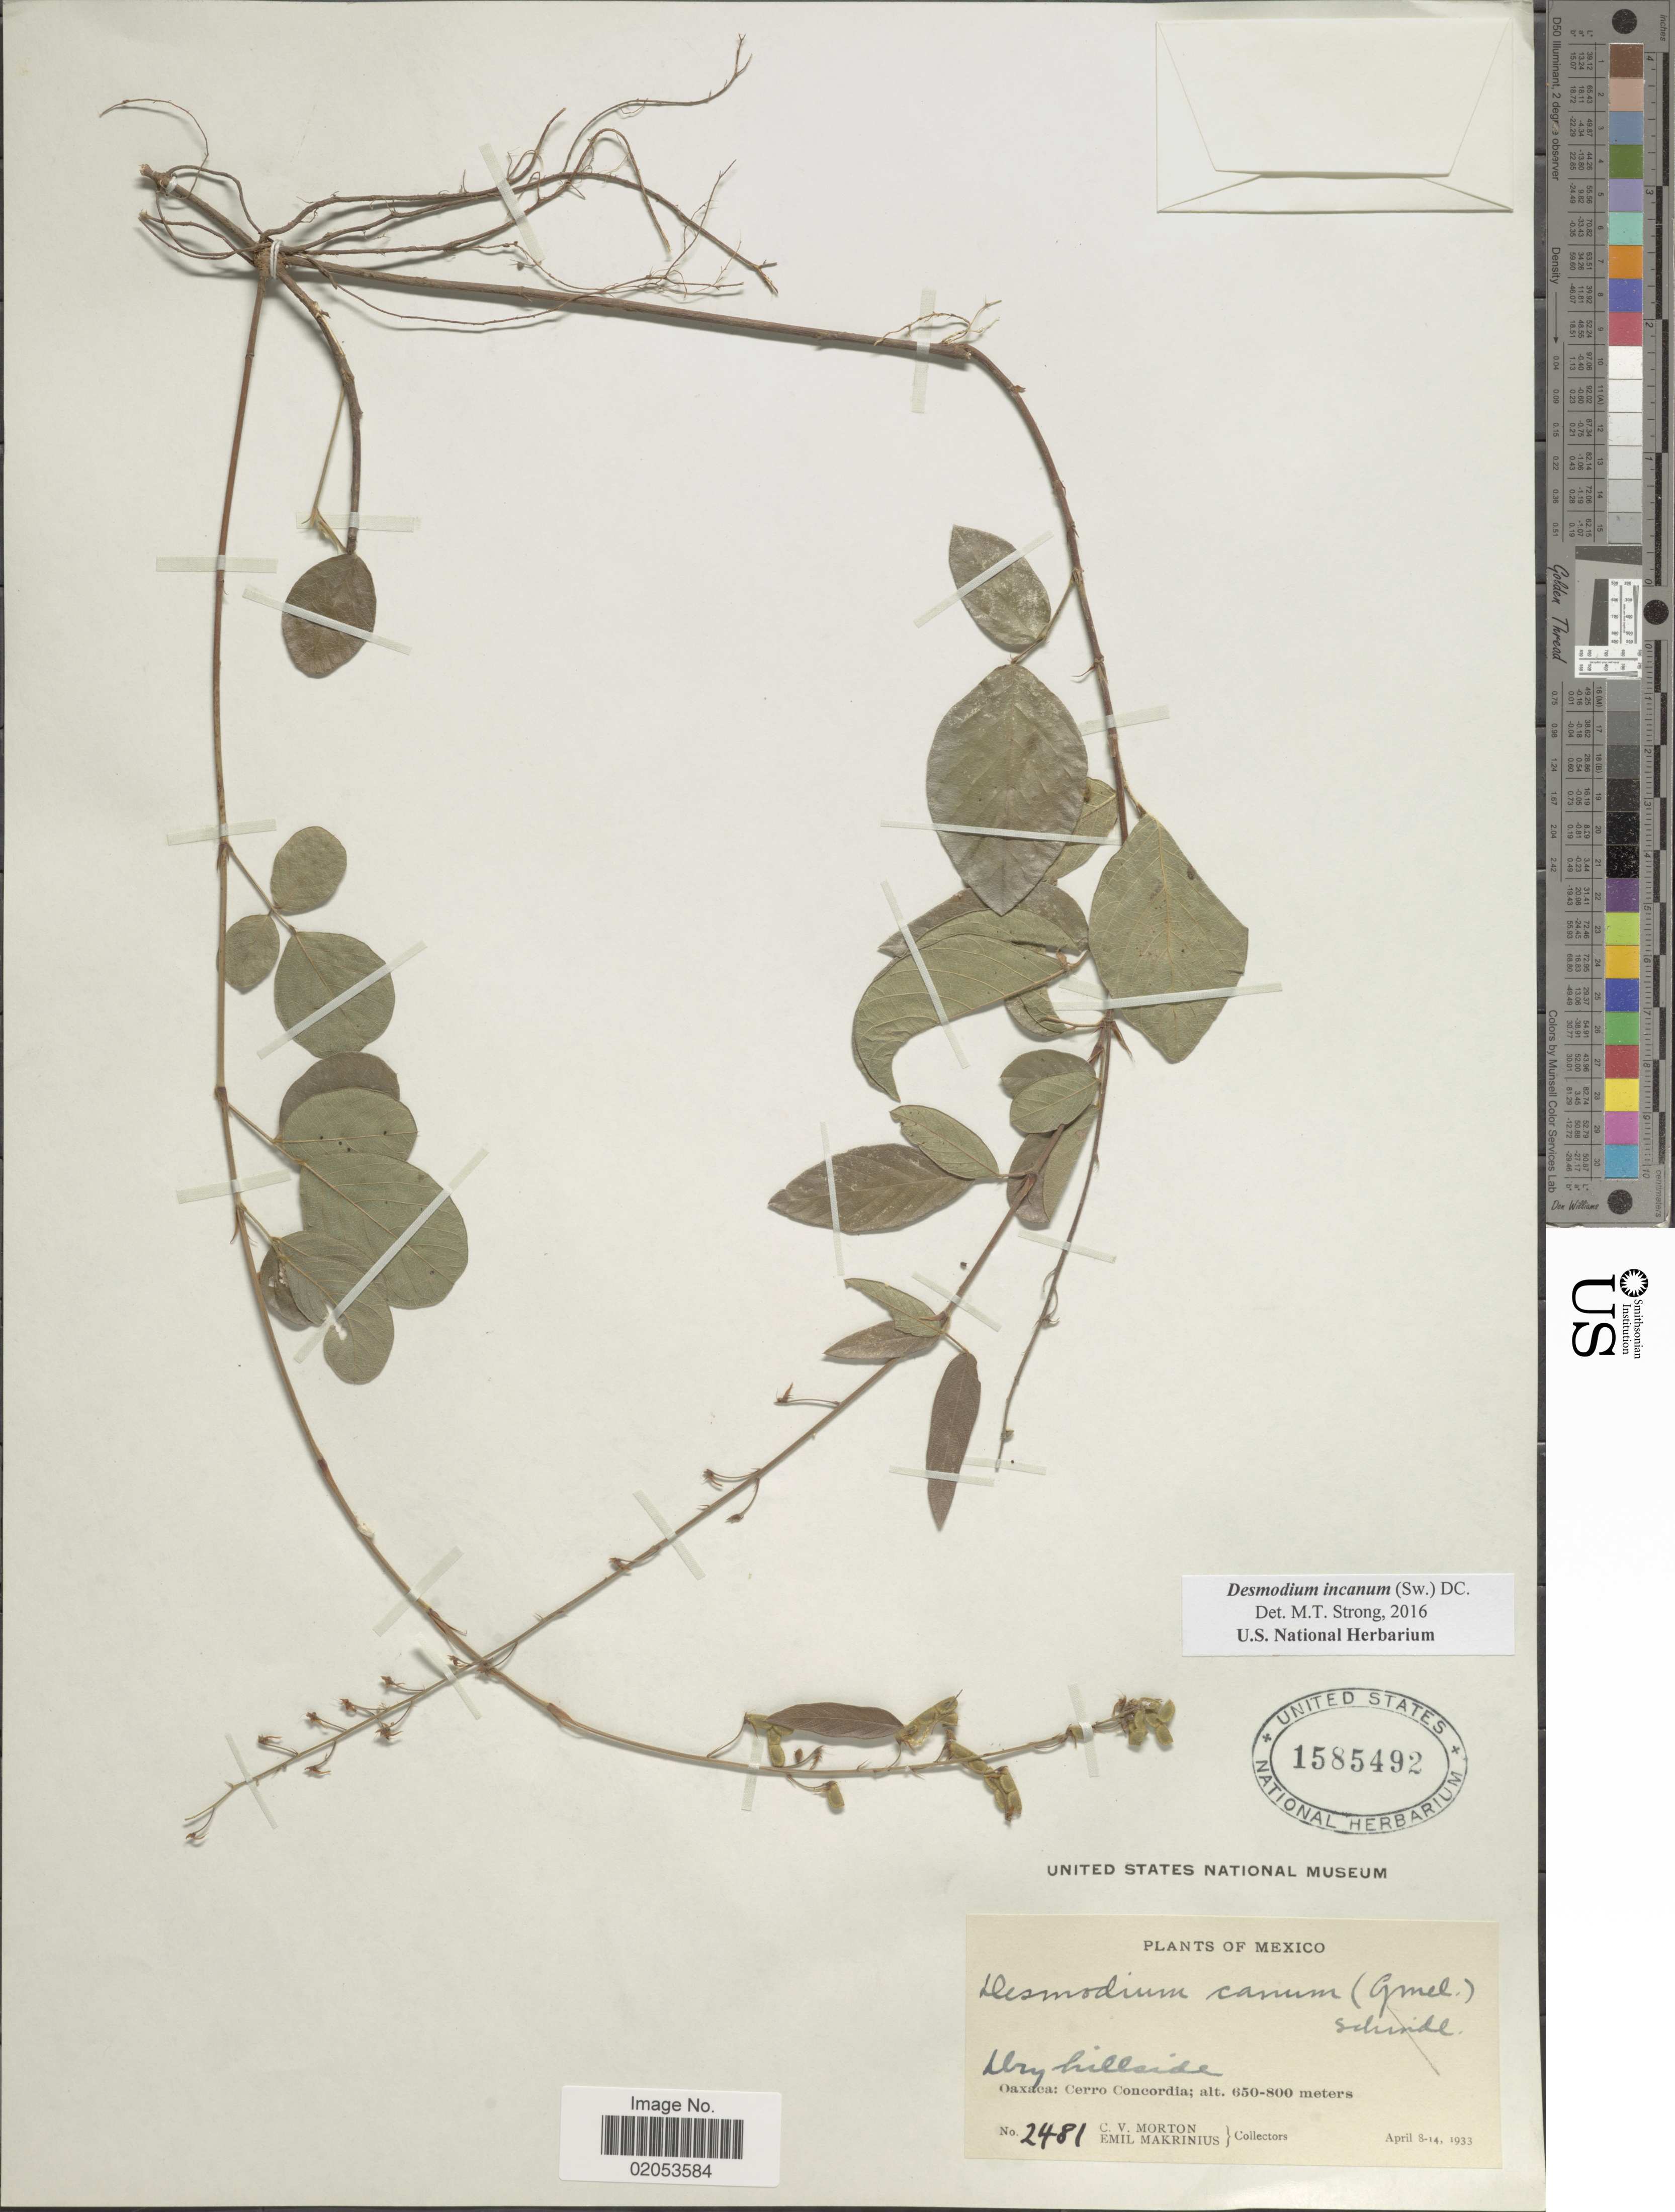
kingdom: Plantae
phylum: Tracheophyta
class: Magnoliopsida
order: Fabales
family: Fabaceae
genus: Desmodium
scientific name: Desmodium incanum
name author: (Sw.) DC.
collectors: C. V. Morton & E. Makrinius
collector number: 2481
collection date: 1933-04-08/1933-04-14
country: Mexico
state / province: Oaxaca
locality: Dry hillside, Cerro Concordia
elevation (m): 650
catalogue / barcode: US 1585492